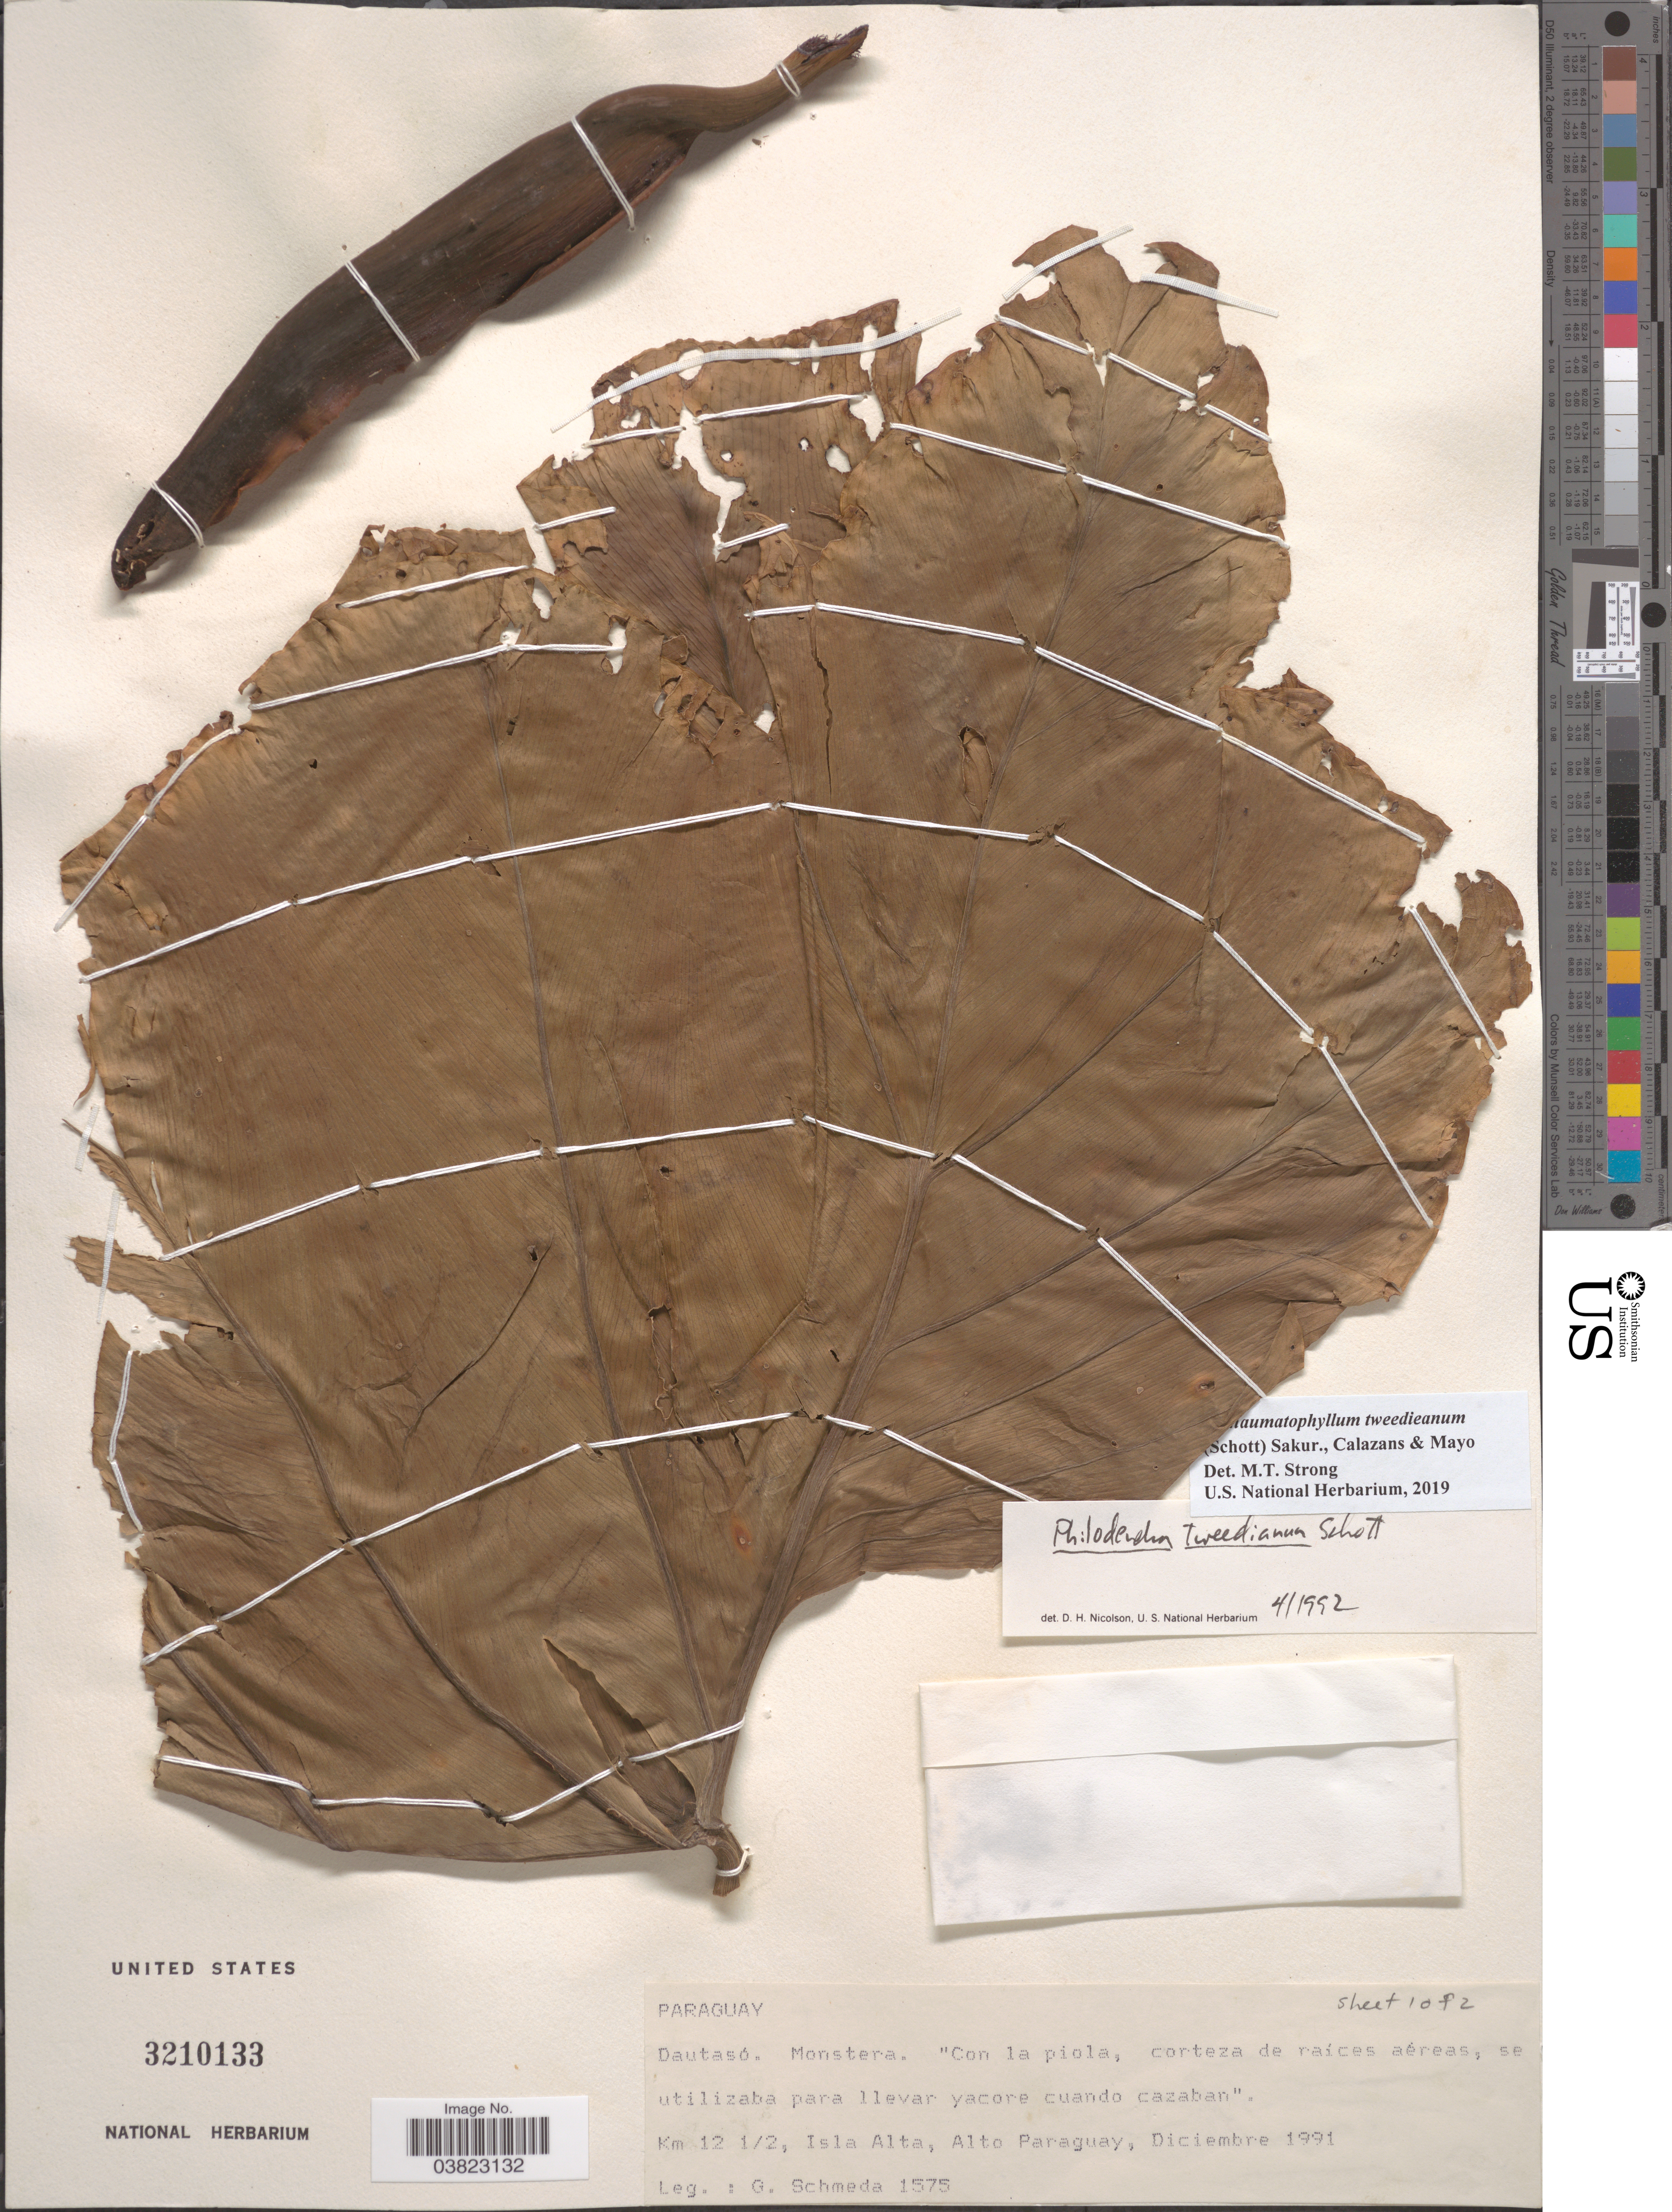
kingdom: Plantae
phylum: Tracheophyta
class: Liliopsida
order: Alismatales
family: Araceae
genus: Thaumatophyllum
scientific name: Thaumatophyllum tweedieanum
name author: (Schott) Sakur. et al.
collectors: G. Schmeda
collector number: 1575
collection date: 1991-12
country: Paraguay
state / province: Alto Paraguay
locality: Dautasó. Montsera. Km 12 1/2, Isla Alta.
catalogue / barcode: US 3210133